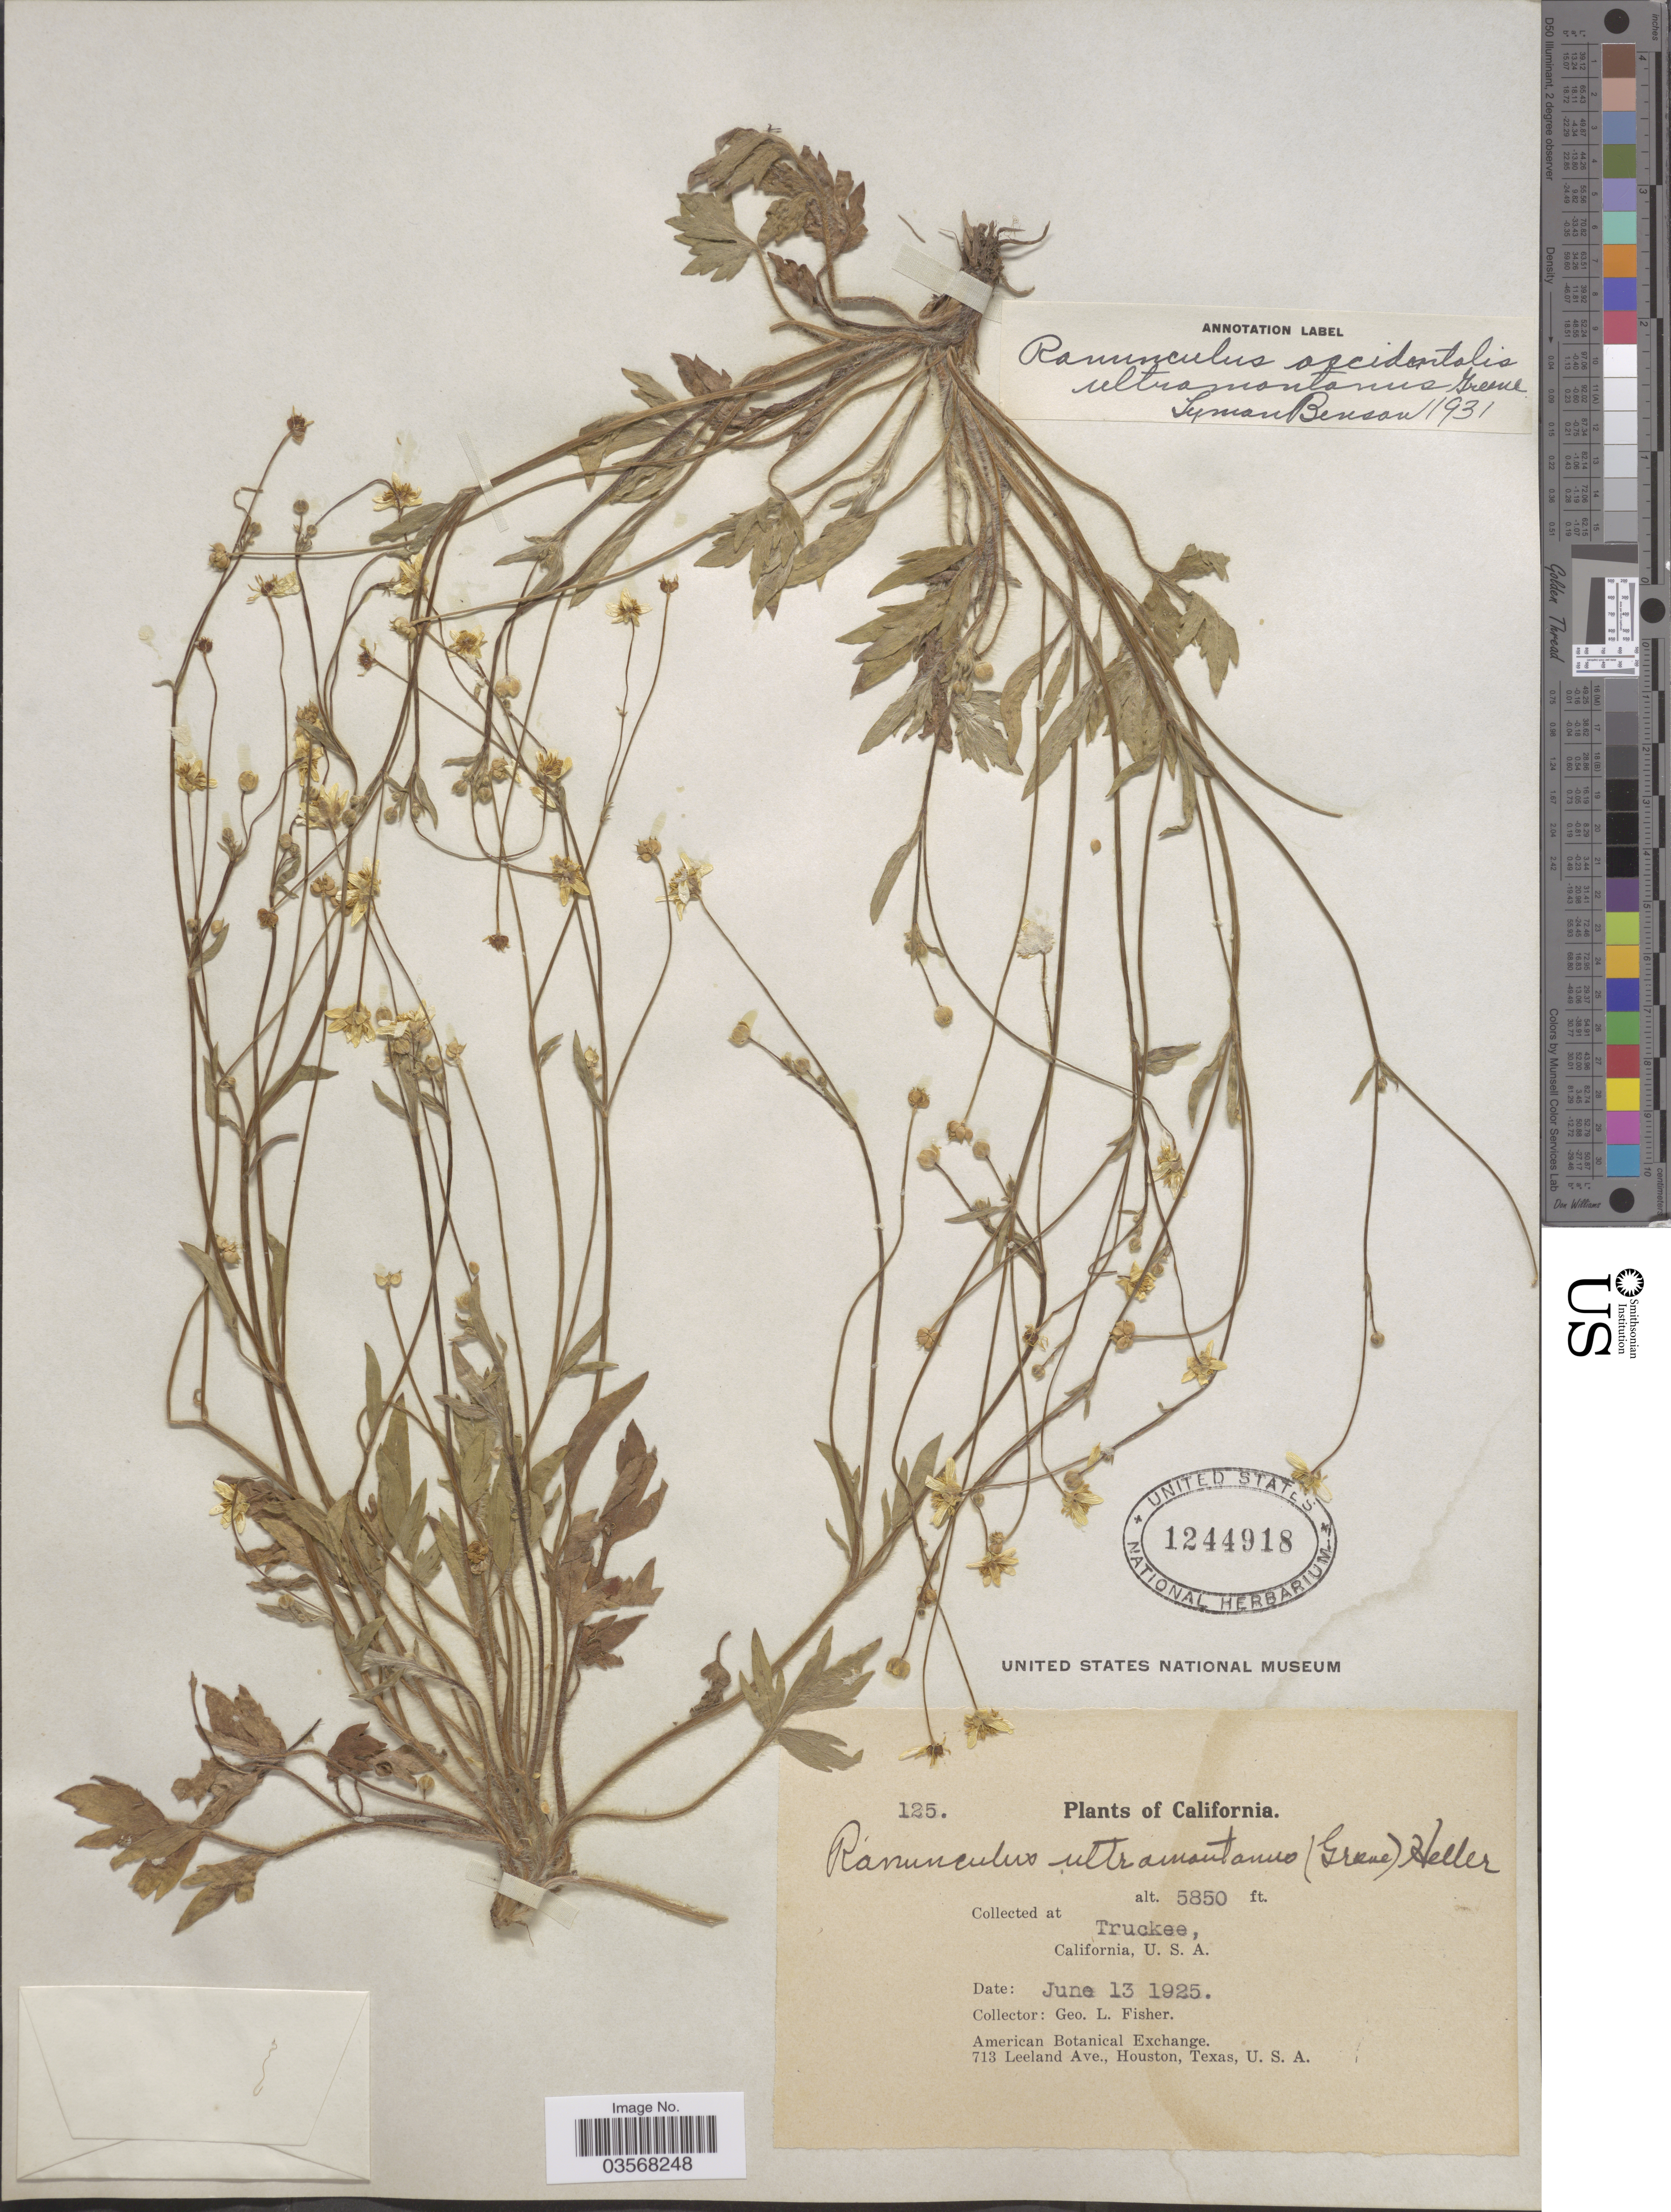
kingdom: Plantae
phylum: Tracheophyta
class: Magnoliopsida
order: Ranunculales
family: Ranunculaceae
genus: Ranunculus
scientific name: Ranunculus occidentalis var. ultramontanus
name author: Nutt.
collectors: G. L. Fisher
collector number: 125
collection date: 1925-06-13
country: United States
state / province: California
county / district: Nevada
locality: Truckee.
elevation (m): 1783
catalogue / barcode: US 1244918